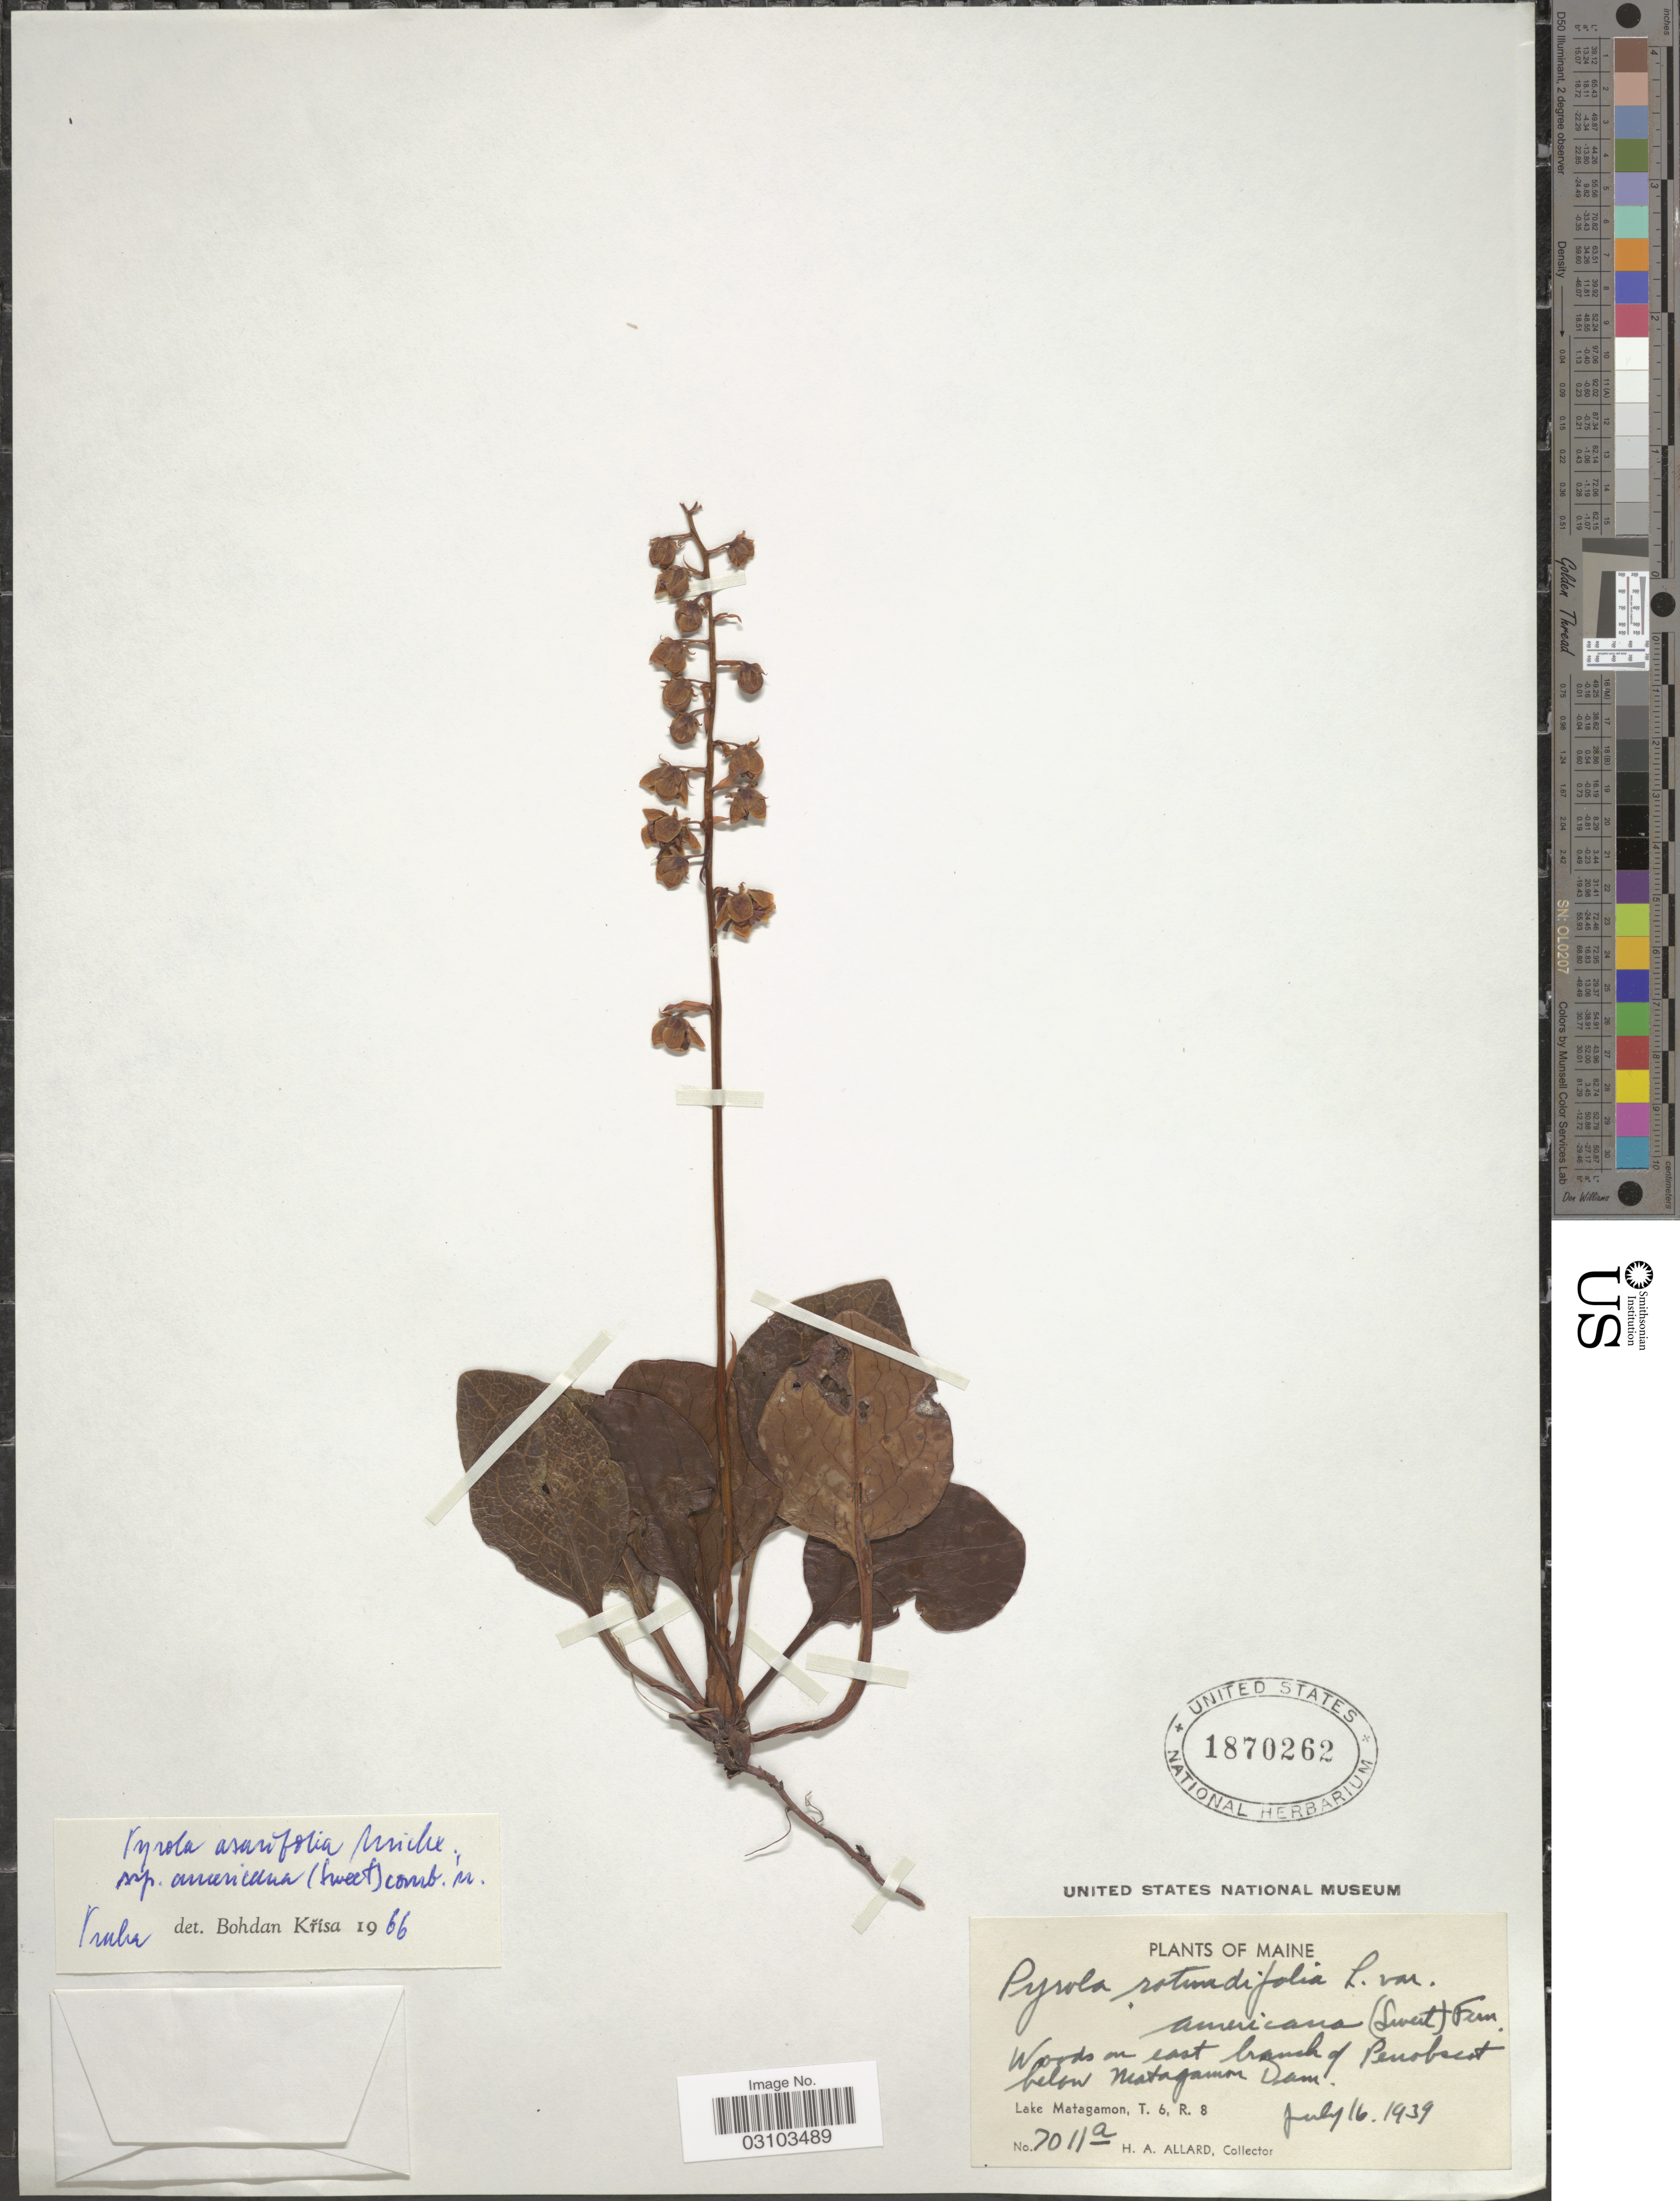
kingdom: Plantae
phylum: Tracheophyta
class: Magnoliopsida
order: Ericales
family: Ericaceae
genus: Pyrola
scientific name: Pyrola asarifolia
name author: Michx.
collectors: H. A. Allard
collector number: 7011a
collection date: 1939-07-16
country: United States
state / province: Maine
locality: Words on east bank of Penobscot below Matagamon Dam. Lake Matagamon, T. 6, R. 8.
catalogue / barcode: US 1870262